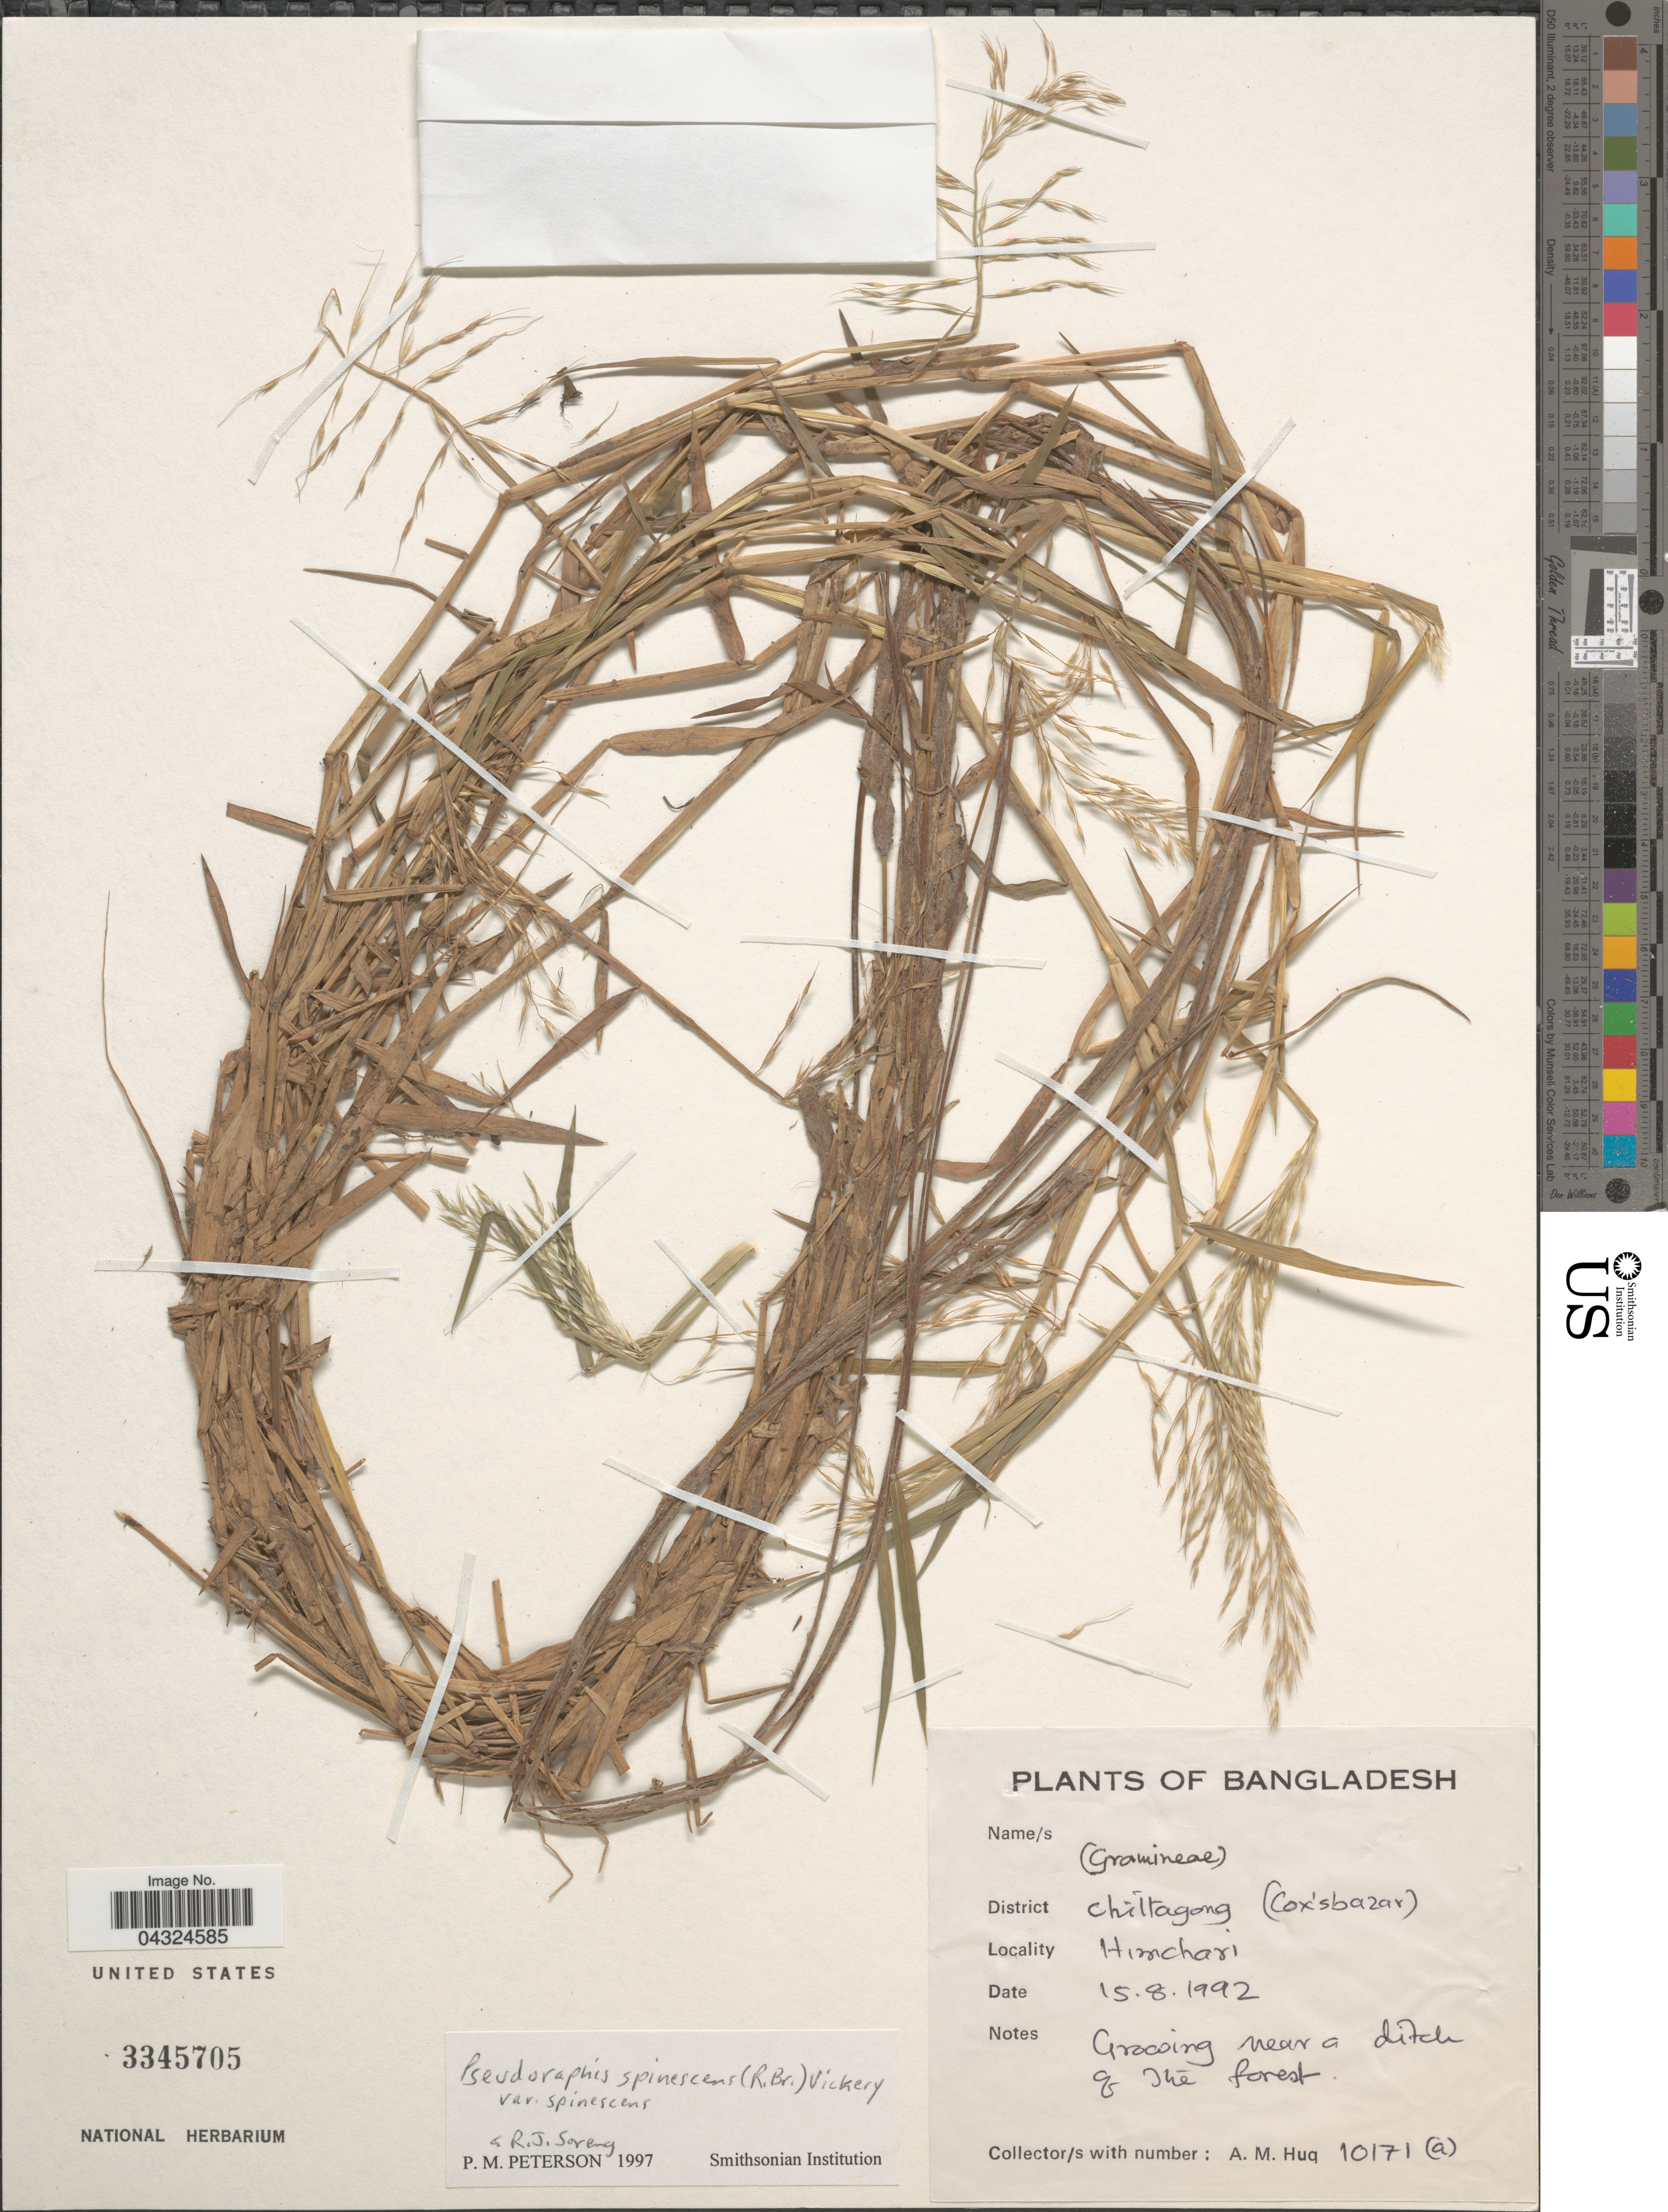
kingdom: Plantae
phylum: Tracheophyta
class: Liliopsida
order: Poales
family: Poaceae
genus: Pseudoraphis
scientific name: Pseudoraphis spinescens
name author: (R. Br.) Vickery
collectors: A. M. Huq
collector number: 10171(a)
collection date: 1992-08-15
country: Bangladesh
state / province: Chittagong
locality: District Chittagong (Cox's bazar). Himchari.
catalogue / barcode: US 3345705